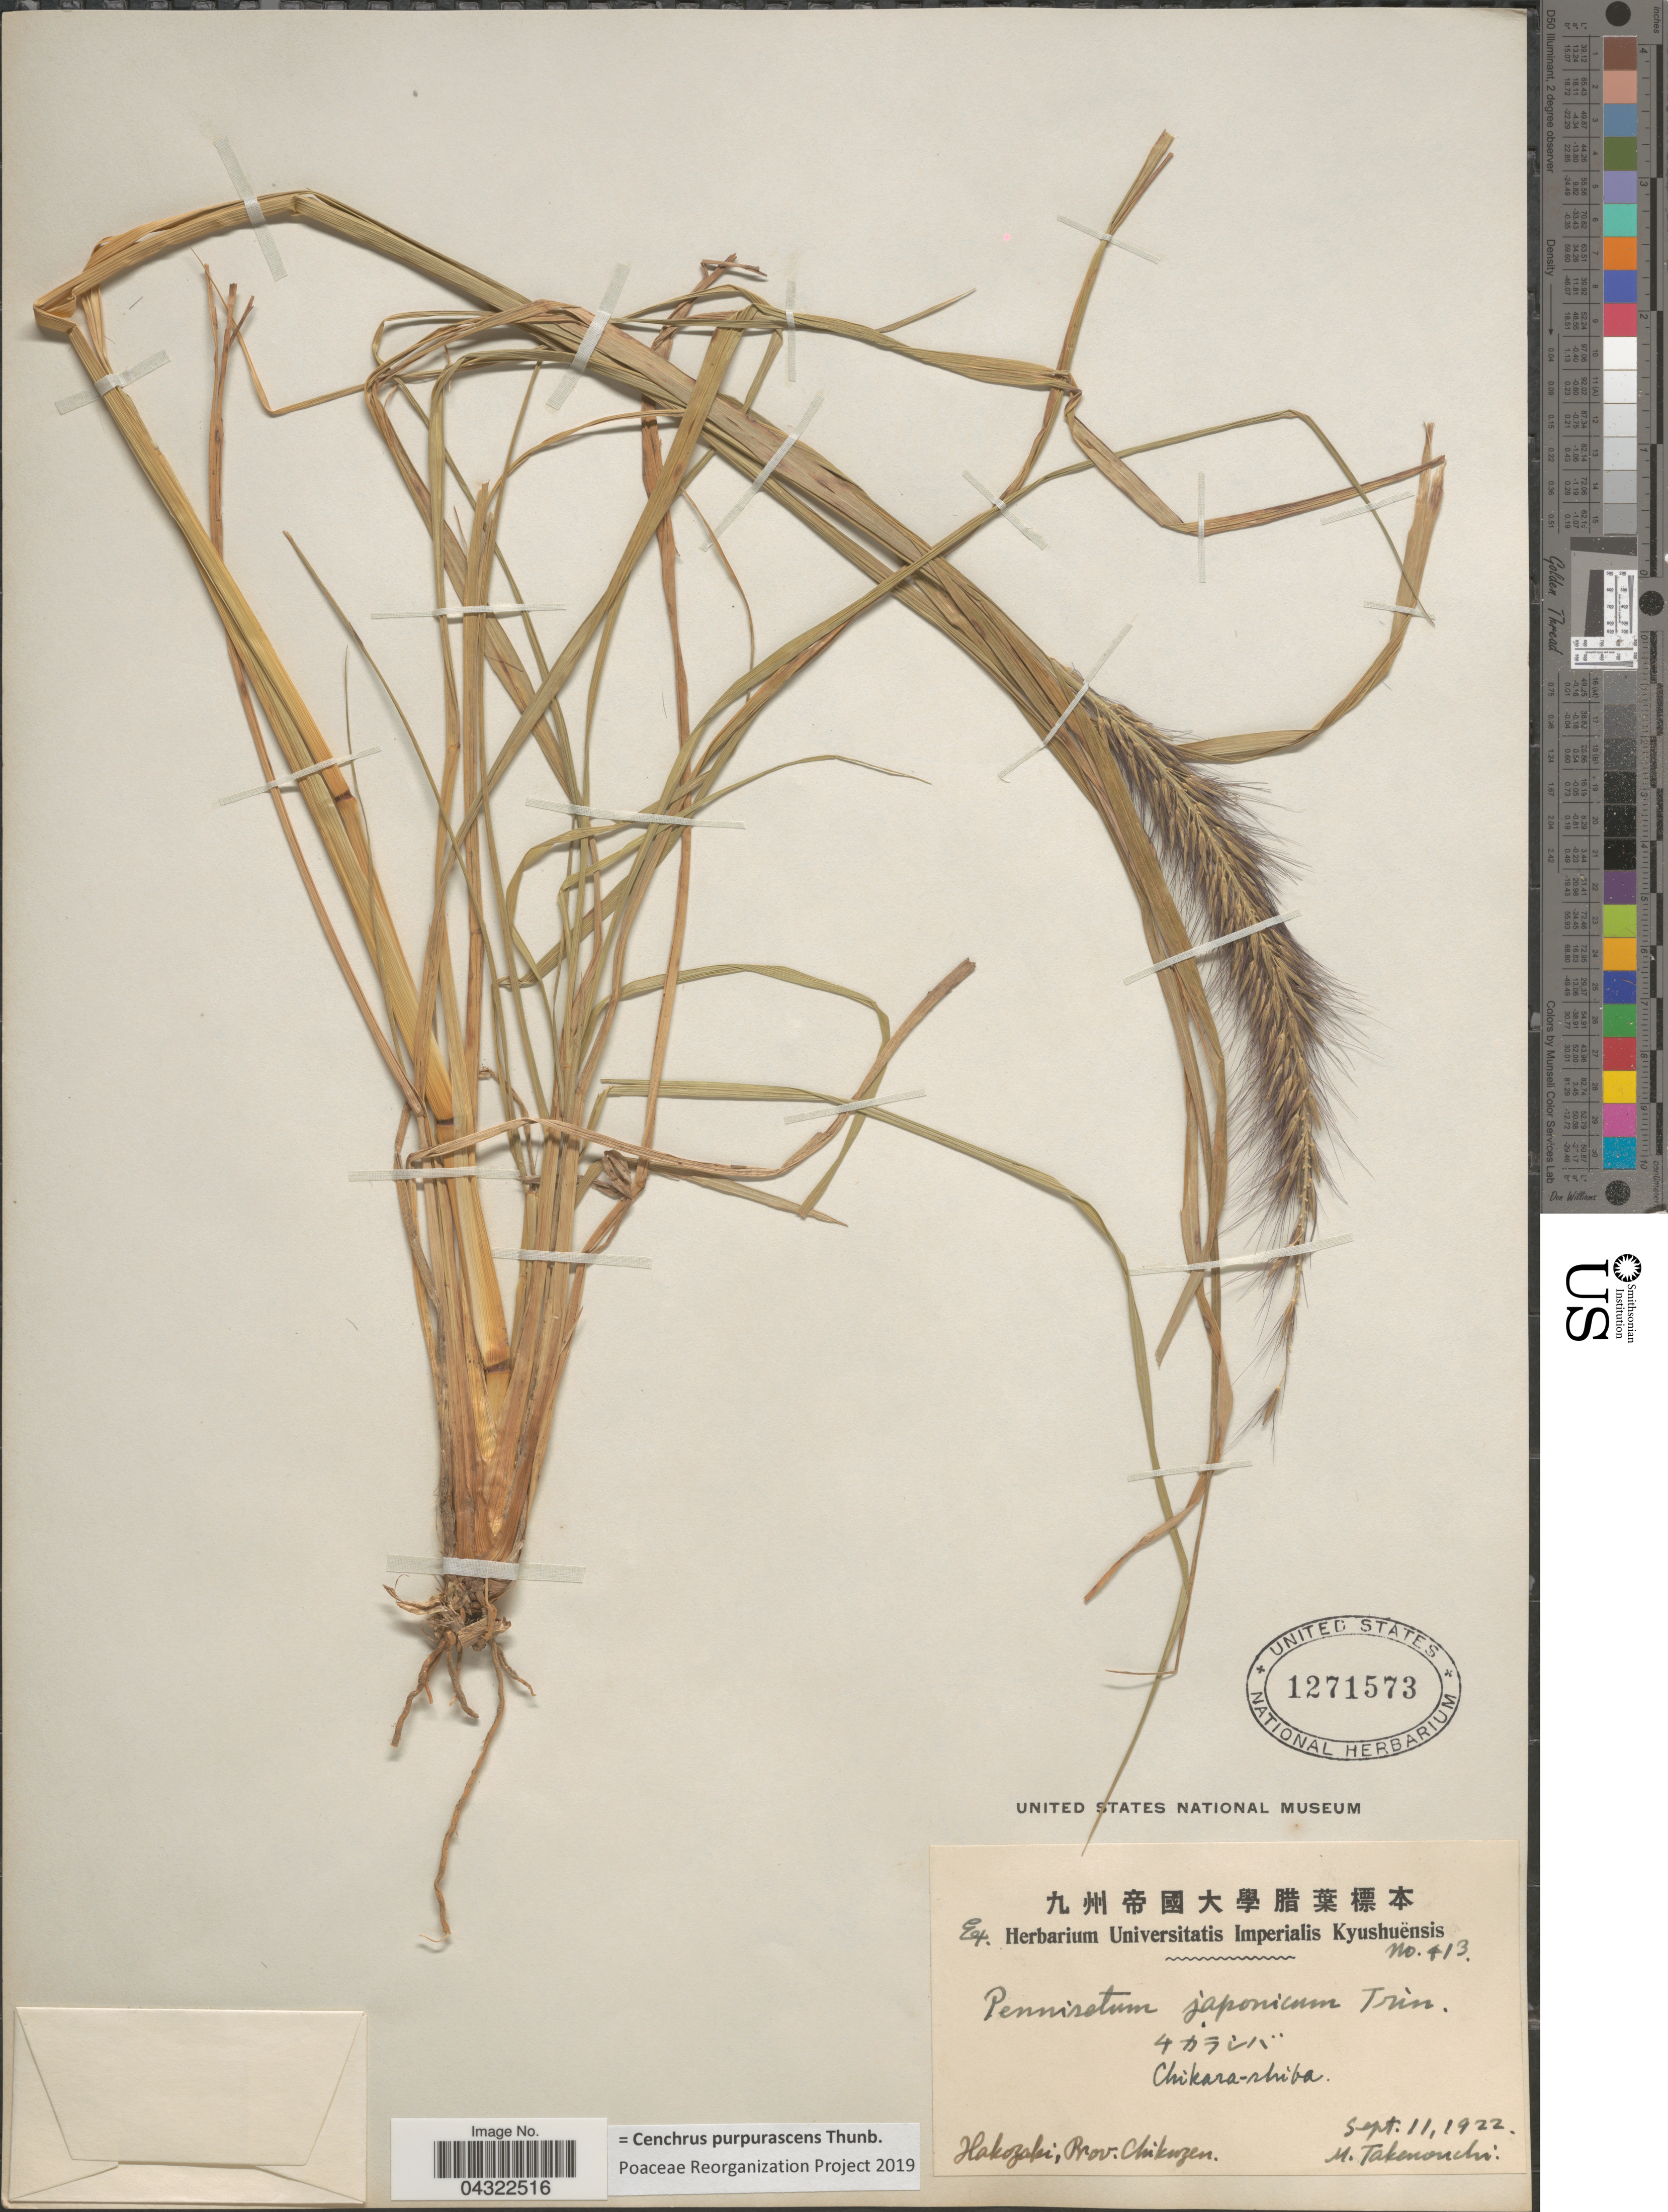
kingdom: Plantae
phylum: Tracheophyta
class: Liliopsida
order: Poales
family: Poaceae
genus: Cenchrus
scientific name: Cenchrus purpurascens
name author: Thunb.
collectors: M. Takenonchi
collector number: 413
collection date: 1922-09-11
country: Japan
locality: Chikara-shiba. Hakozaki, Prov. Chikuzen.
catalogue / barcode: US 1271573